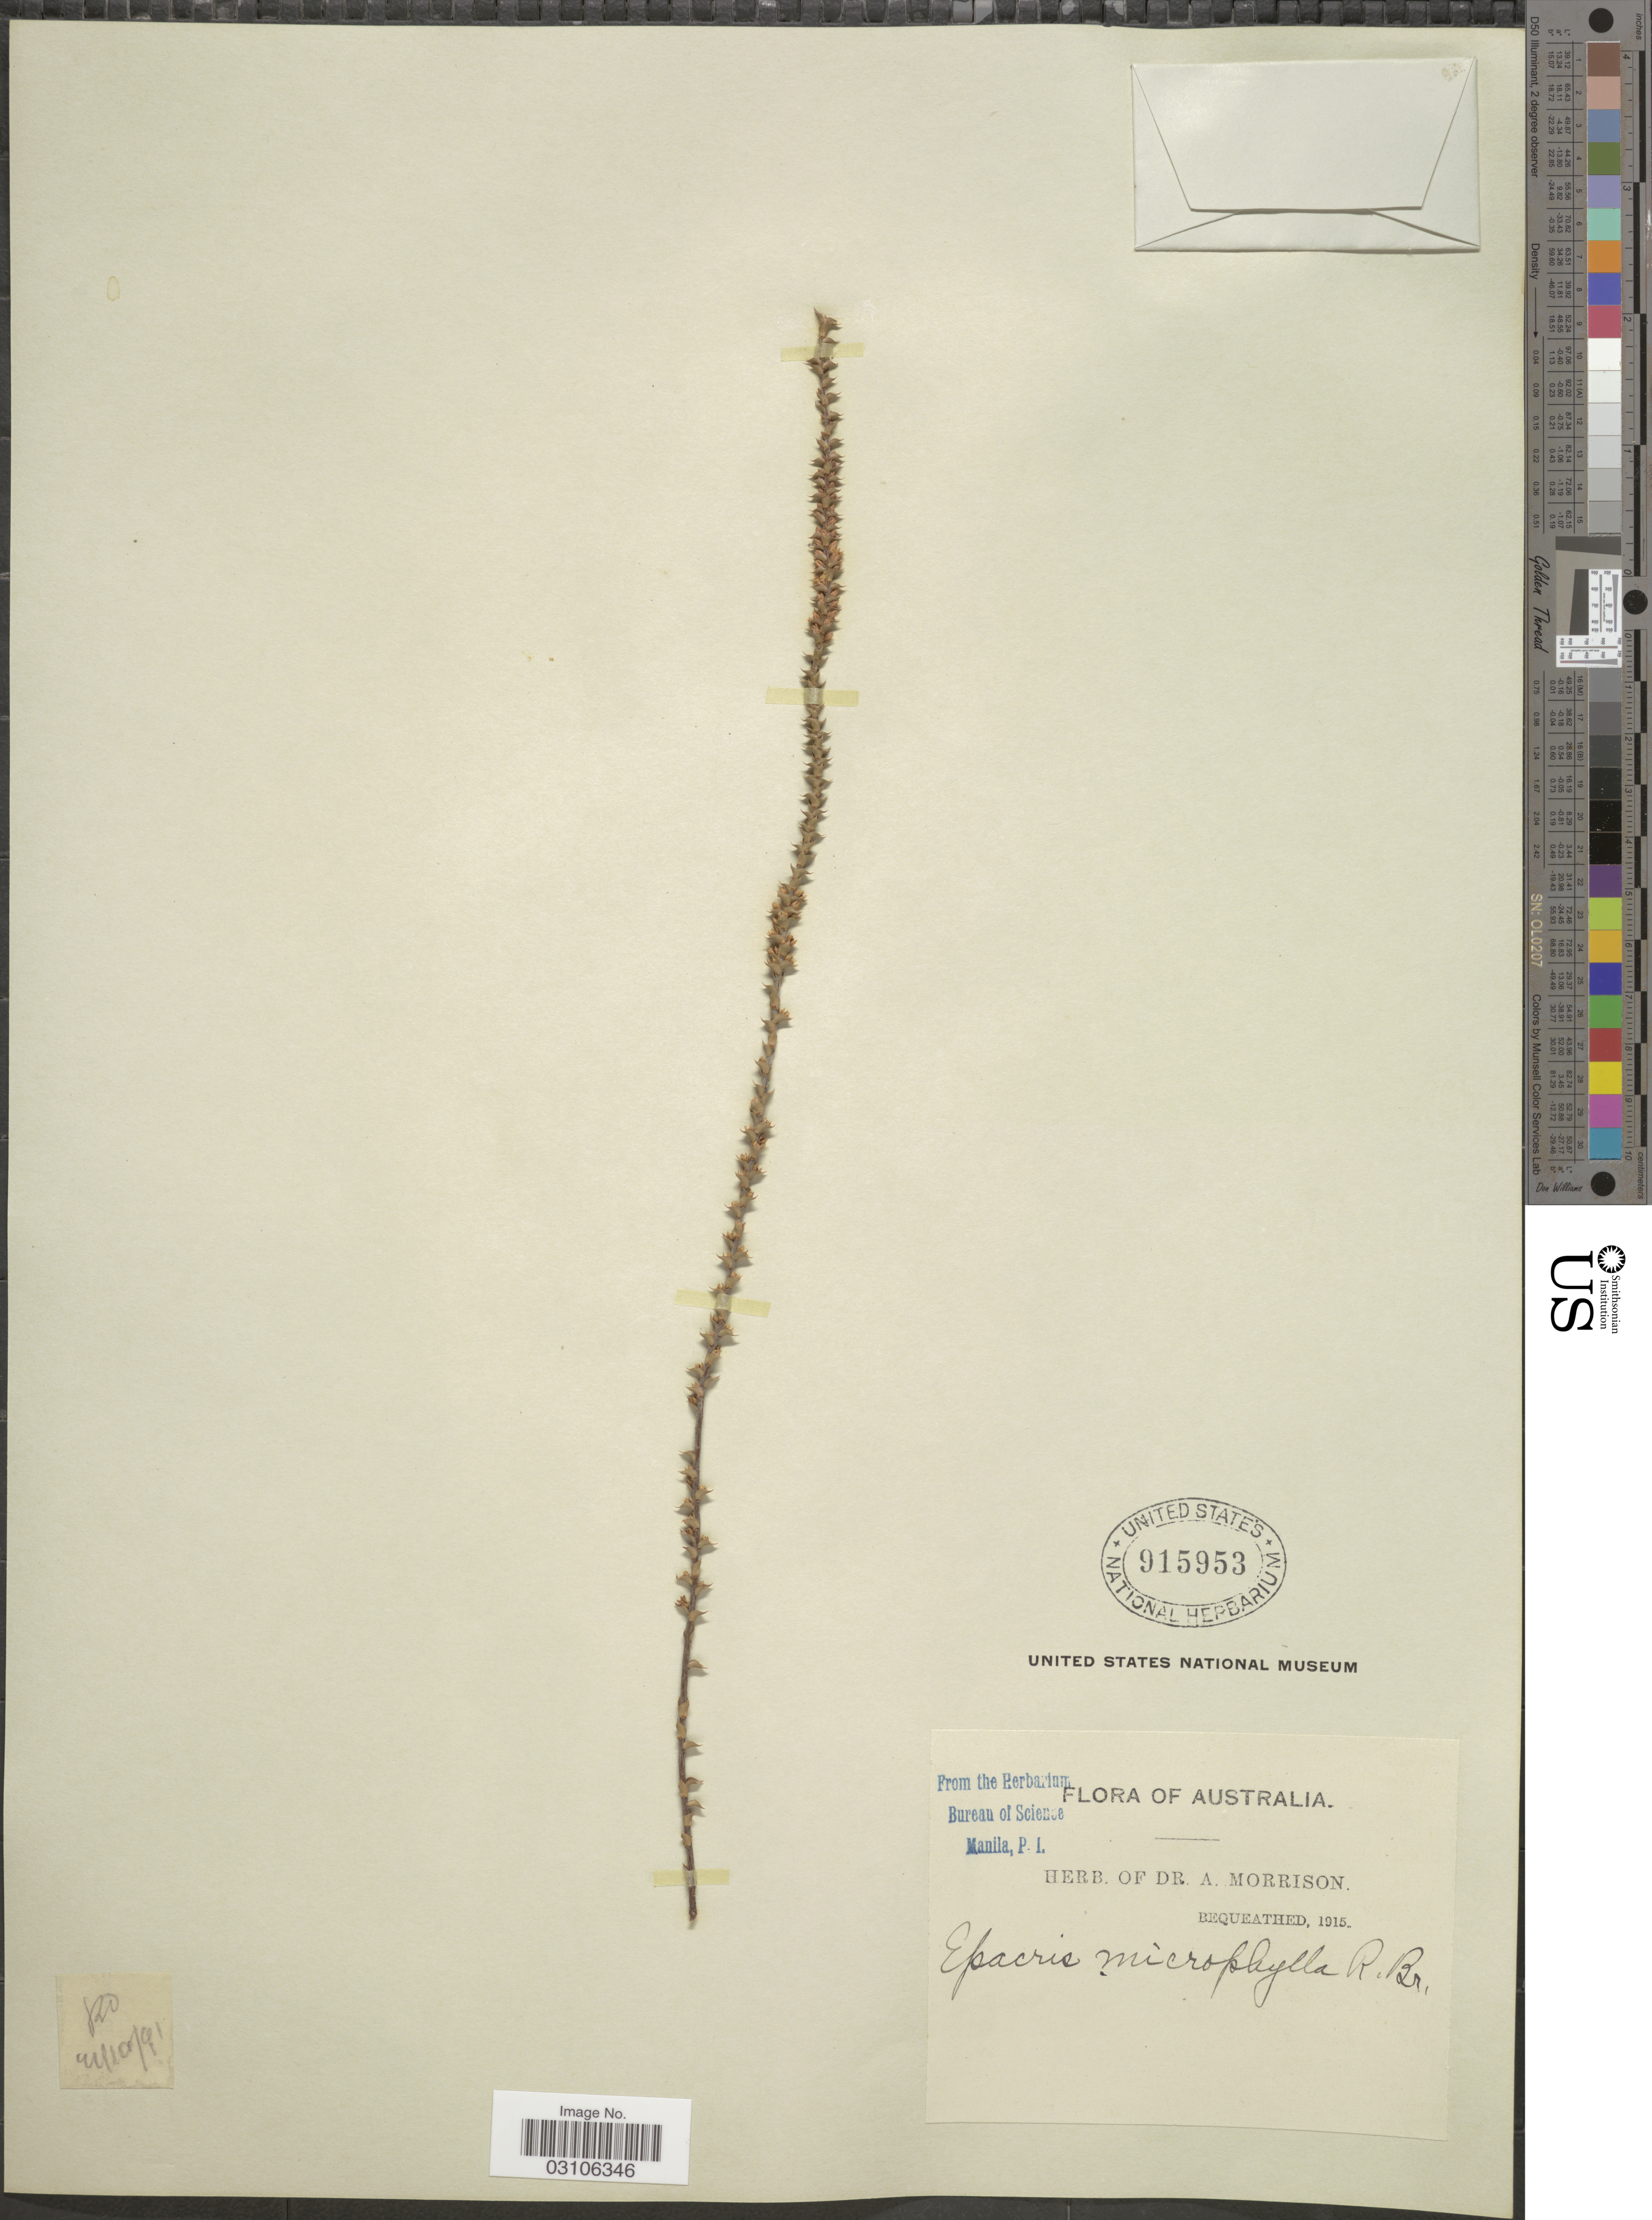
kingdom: Plantae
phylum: Tracheophyta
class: Magnoliopsida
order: Ericales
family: Ericaceae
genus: Epacris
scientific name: Epacris microphylla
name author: R. Br.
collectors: ex herb. Dr. A. Morrison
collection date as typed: Transcribed d/m/y: 21/10/91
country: Australia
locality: Ro.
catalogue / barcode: US 915953